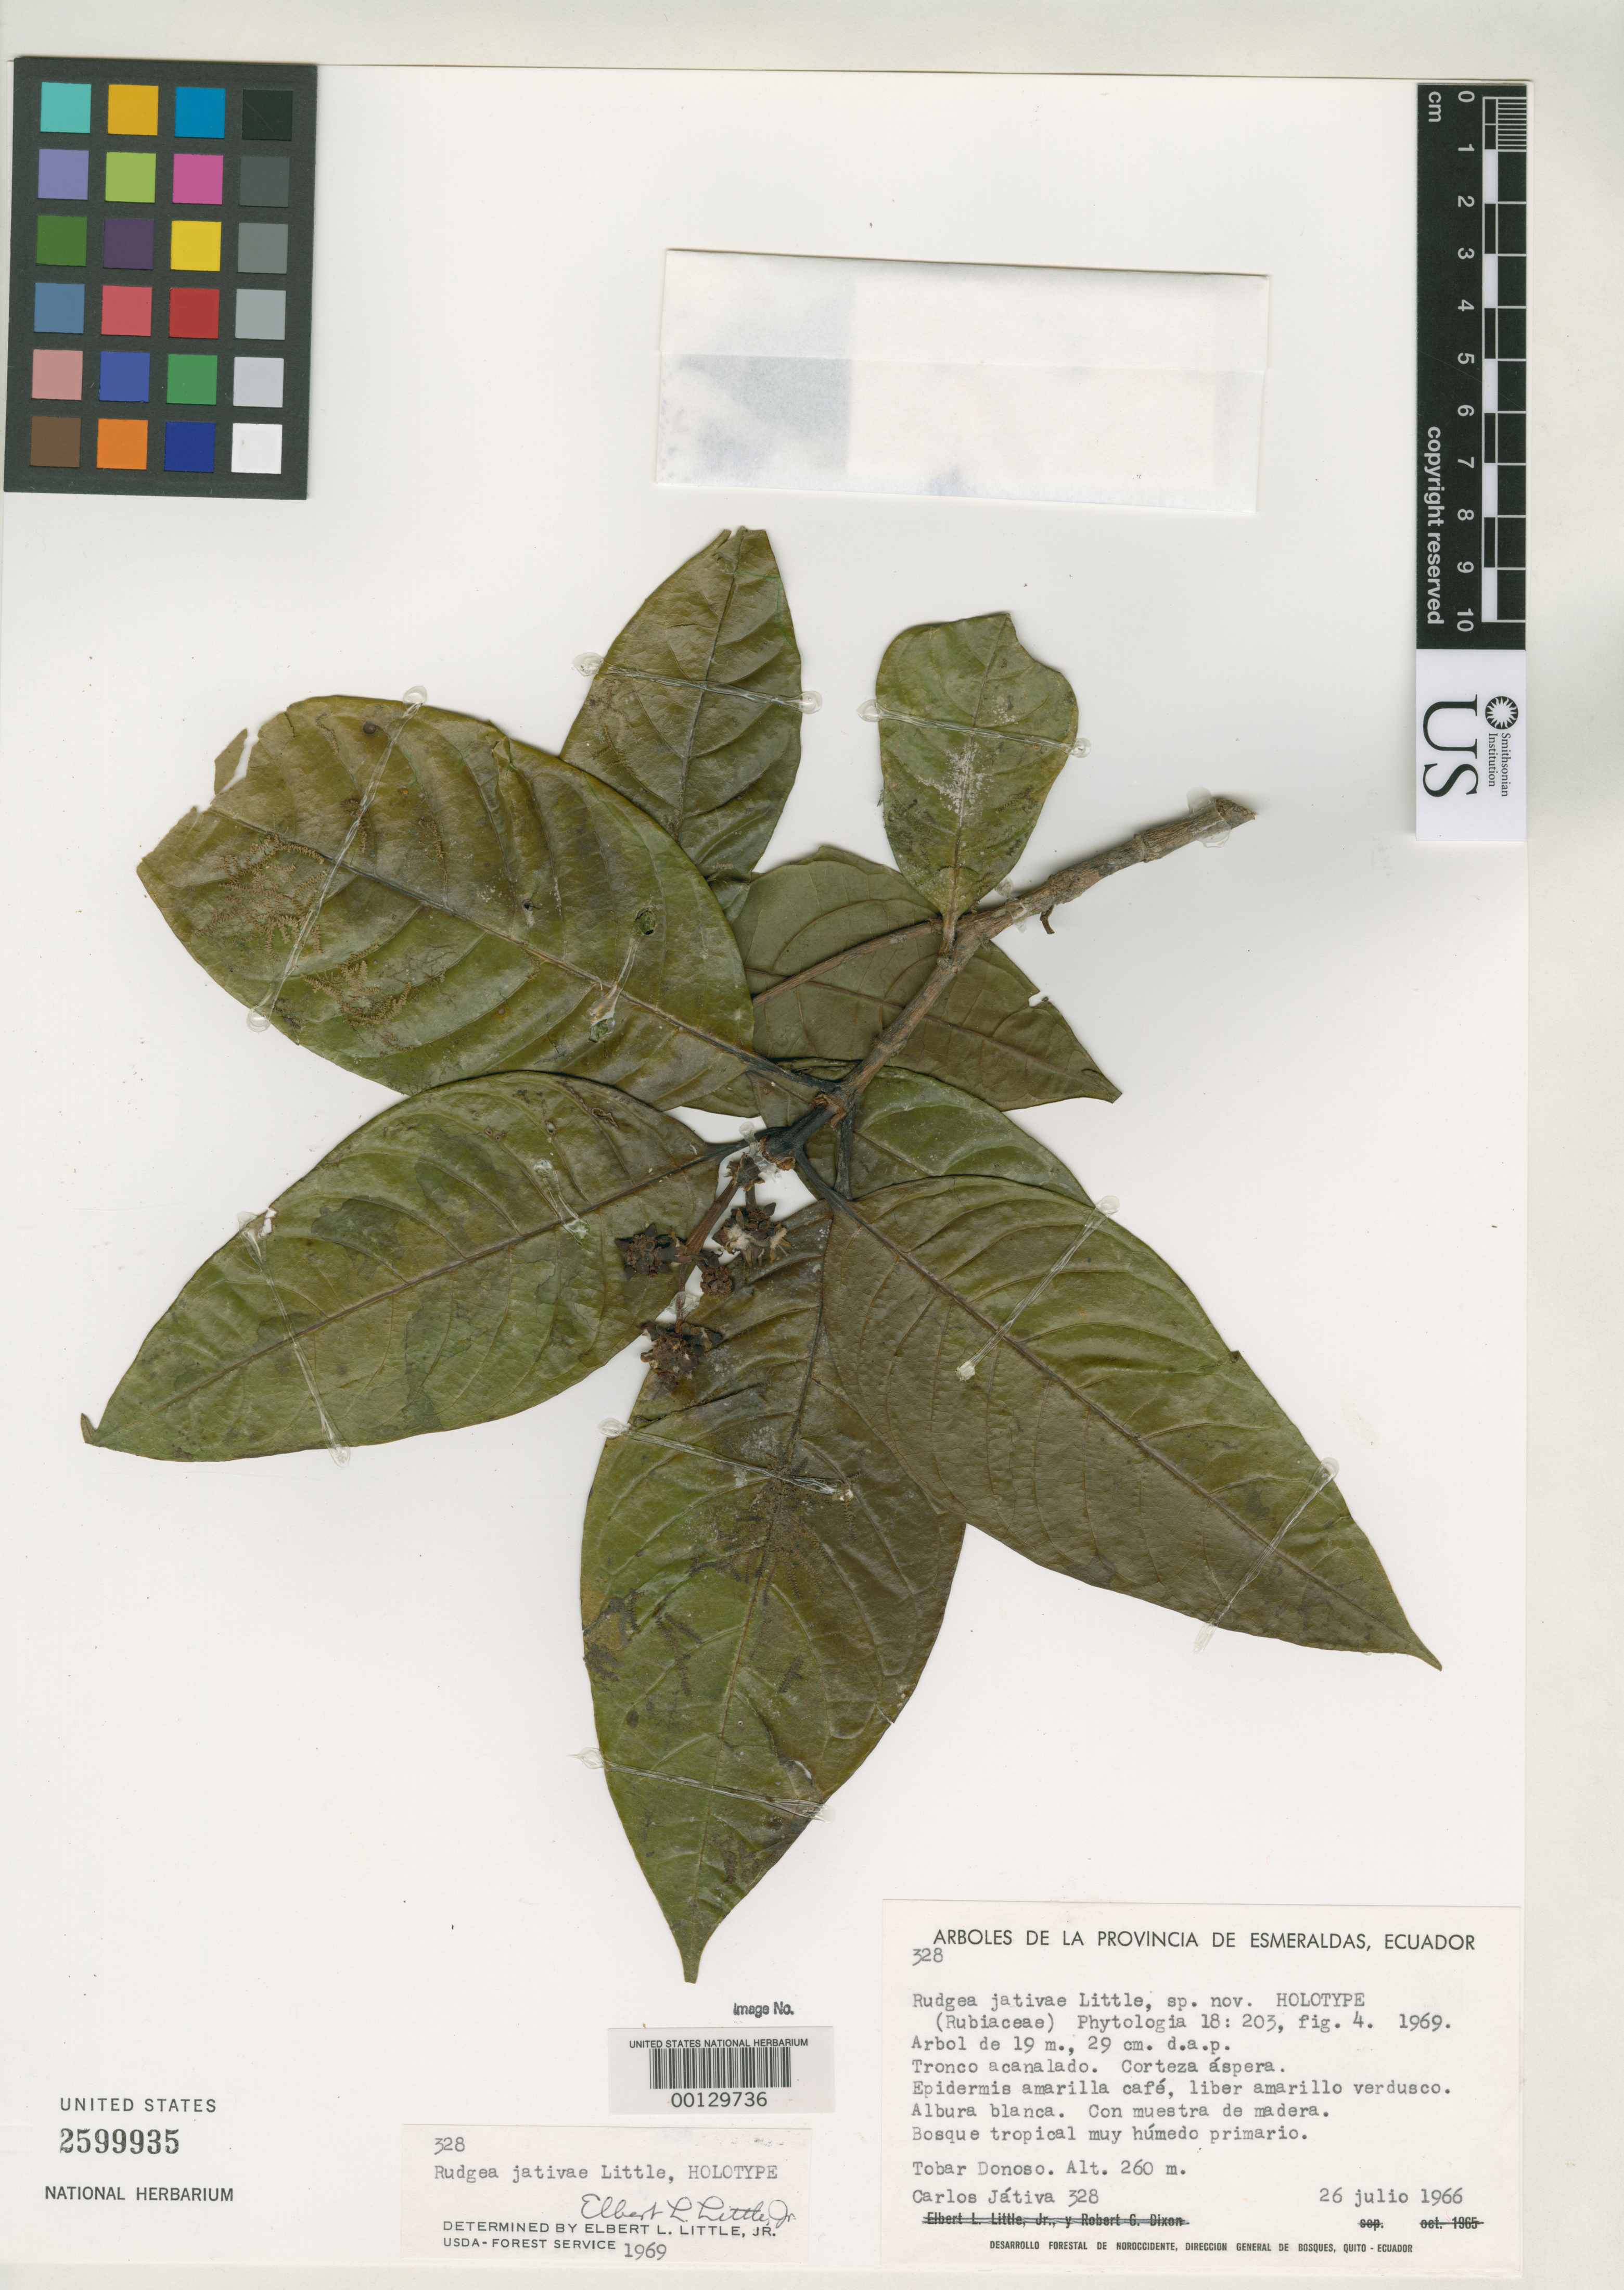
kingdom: Plantae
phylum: Tracheophyta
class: Magnoliopsida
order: Gentianales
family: Rubiaceae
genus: Rudgea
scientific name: Rudgea jativae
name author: Little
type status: Holotype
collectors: C. D. Játiva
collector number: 328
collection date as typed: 26 Jul 1966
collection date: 1966-07-26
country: Ecuador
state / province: Esmeraldas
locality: Tobar Donoso Cerro, junction of Rio San Juan and Rio Amumbi.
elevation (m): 260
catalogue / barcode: US 2599935